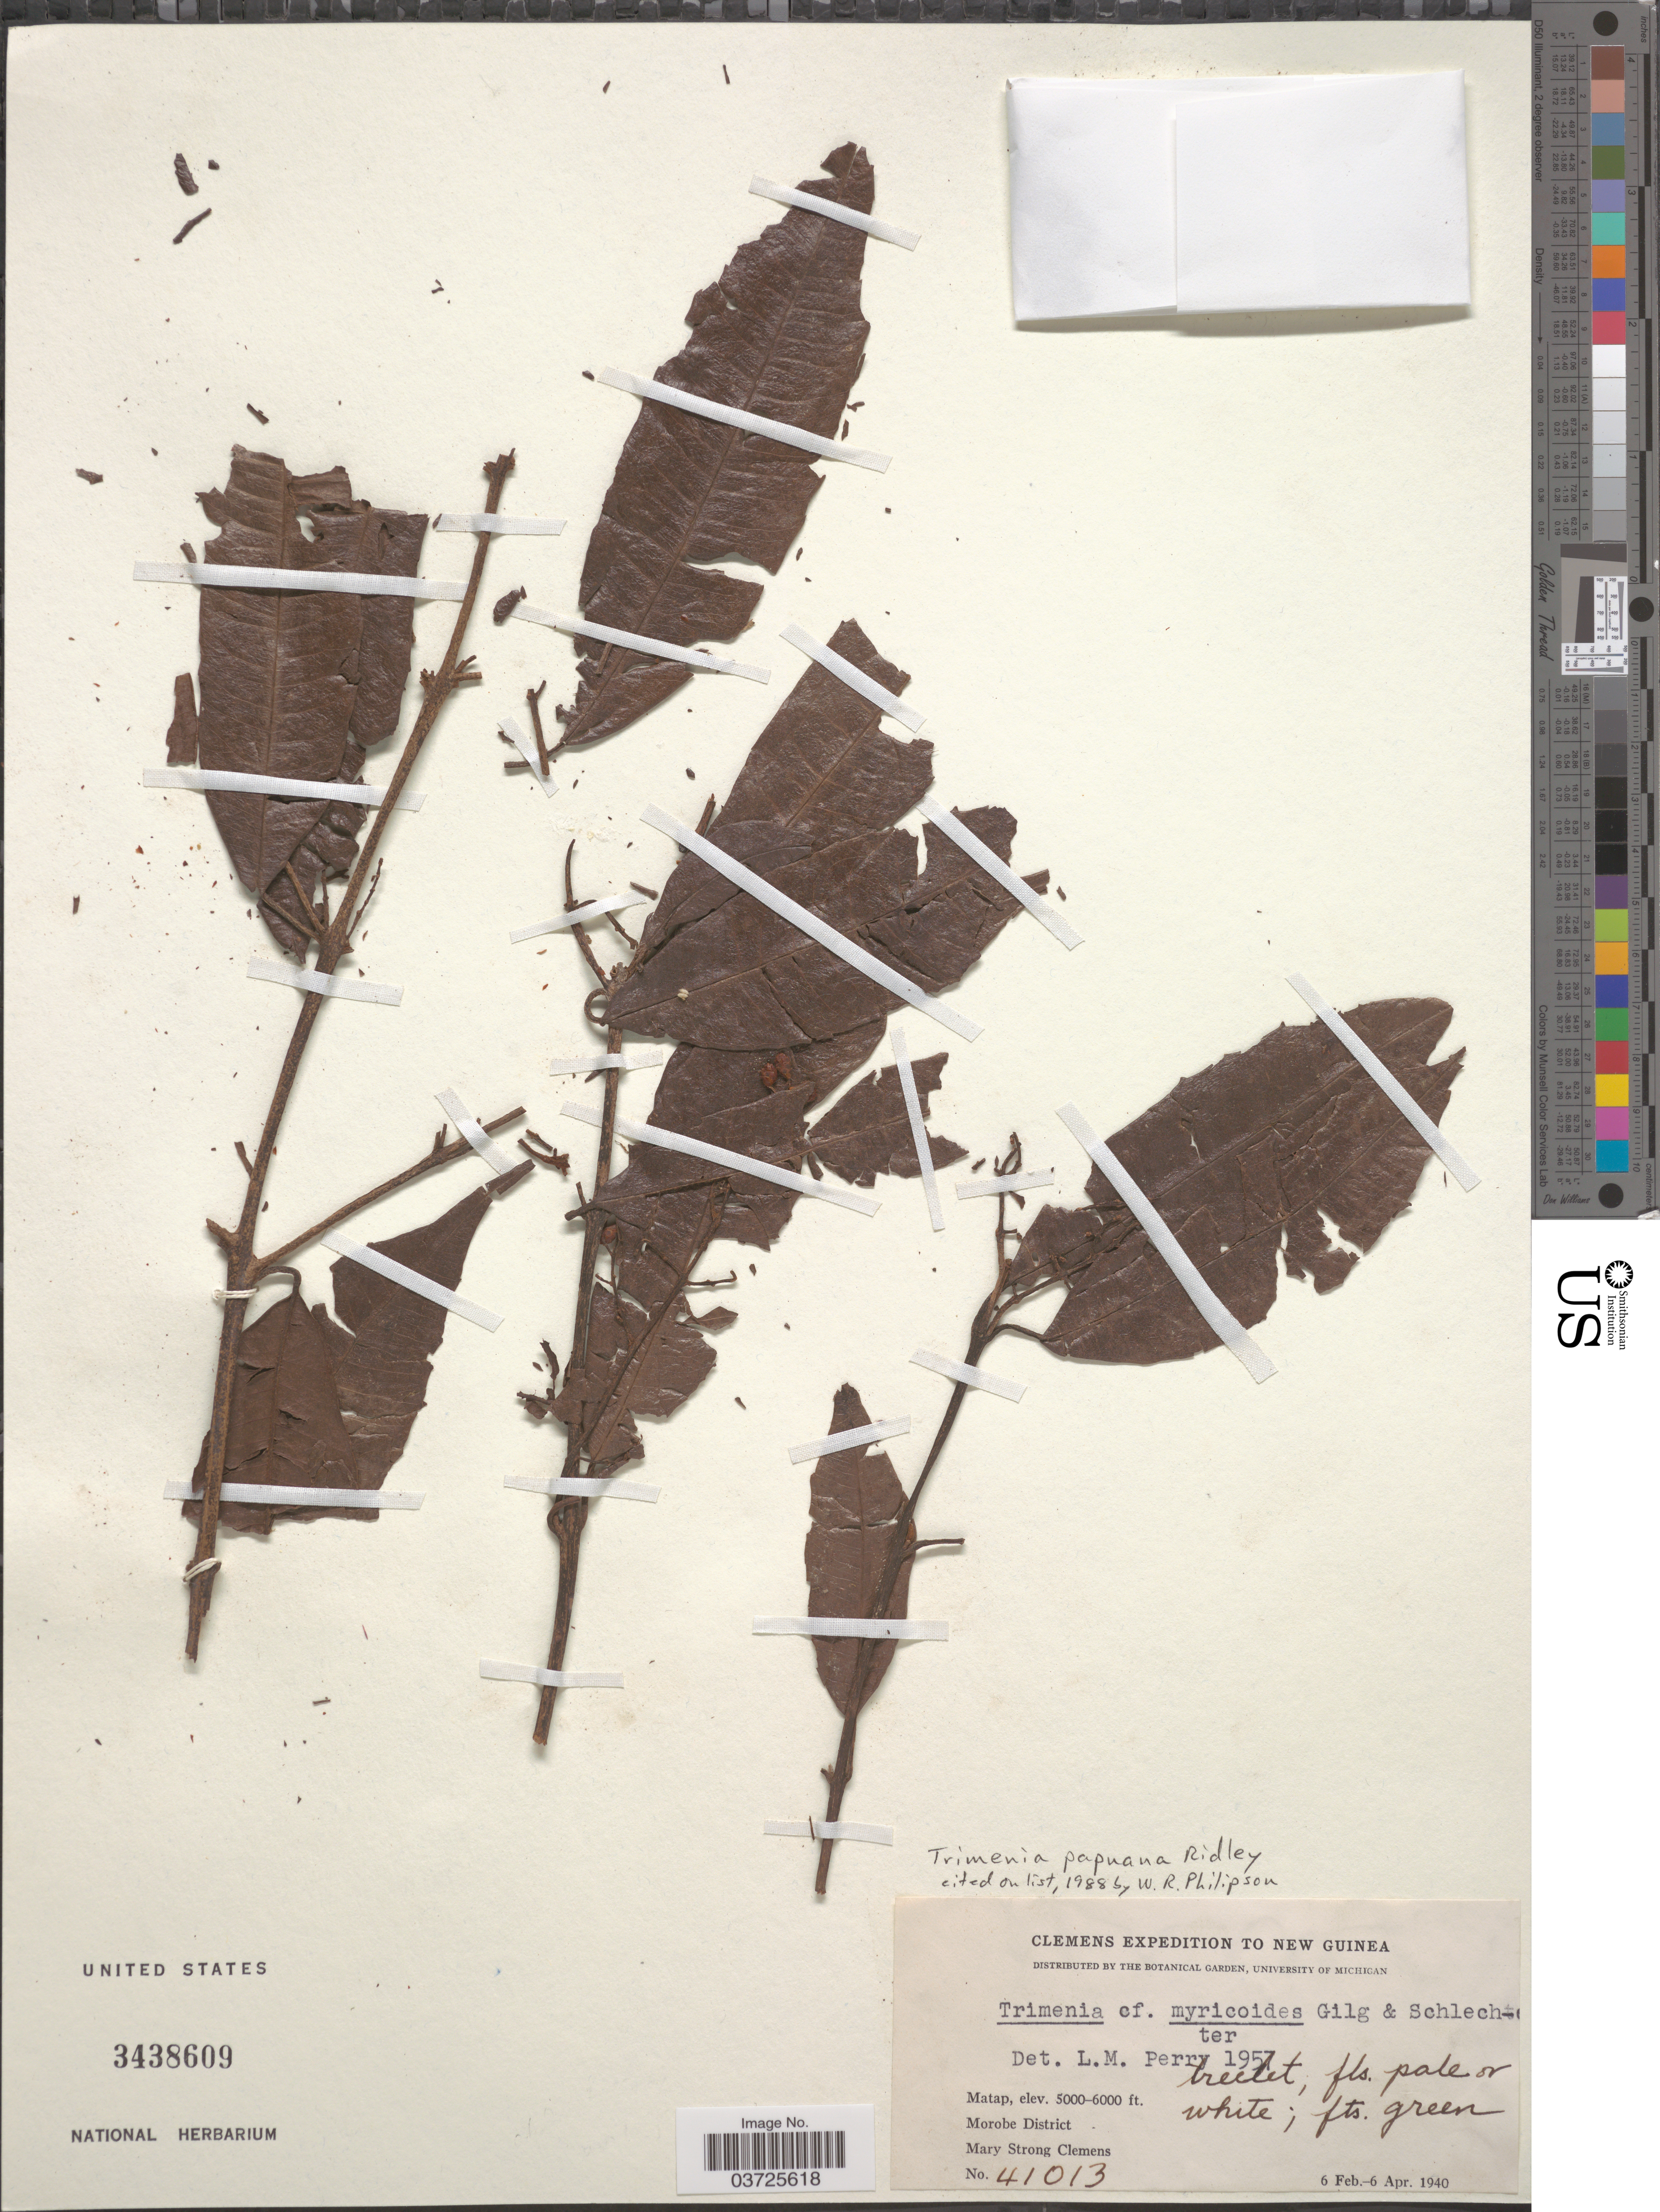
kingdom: Plantae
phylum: Tracheophyta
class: Magnoliopsida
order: Austrobaileyales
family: Trimeniaceae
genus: Trimenia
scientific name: Trimenia papuana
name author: Ridl.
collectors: M. S. Clemens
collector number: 41013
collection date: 1940-02-06/1940-04-06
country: Papua New Guinea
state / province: Morobe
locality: New Guinea. Matap, Morobe District.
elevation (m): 1524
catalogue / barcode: US 3438609